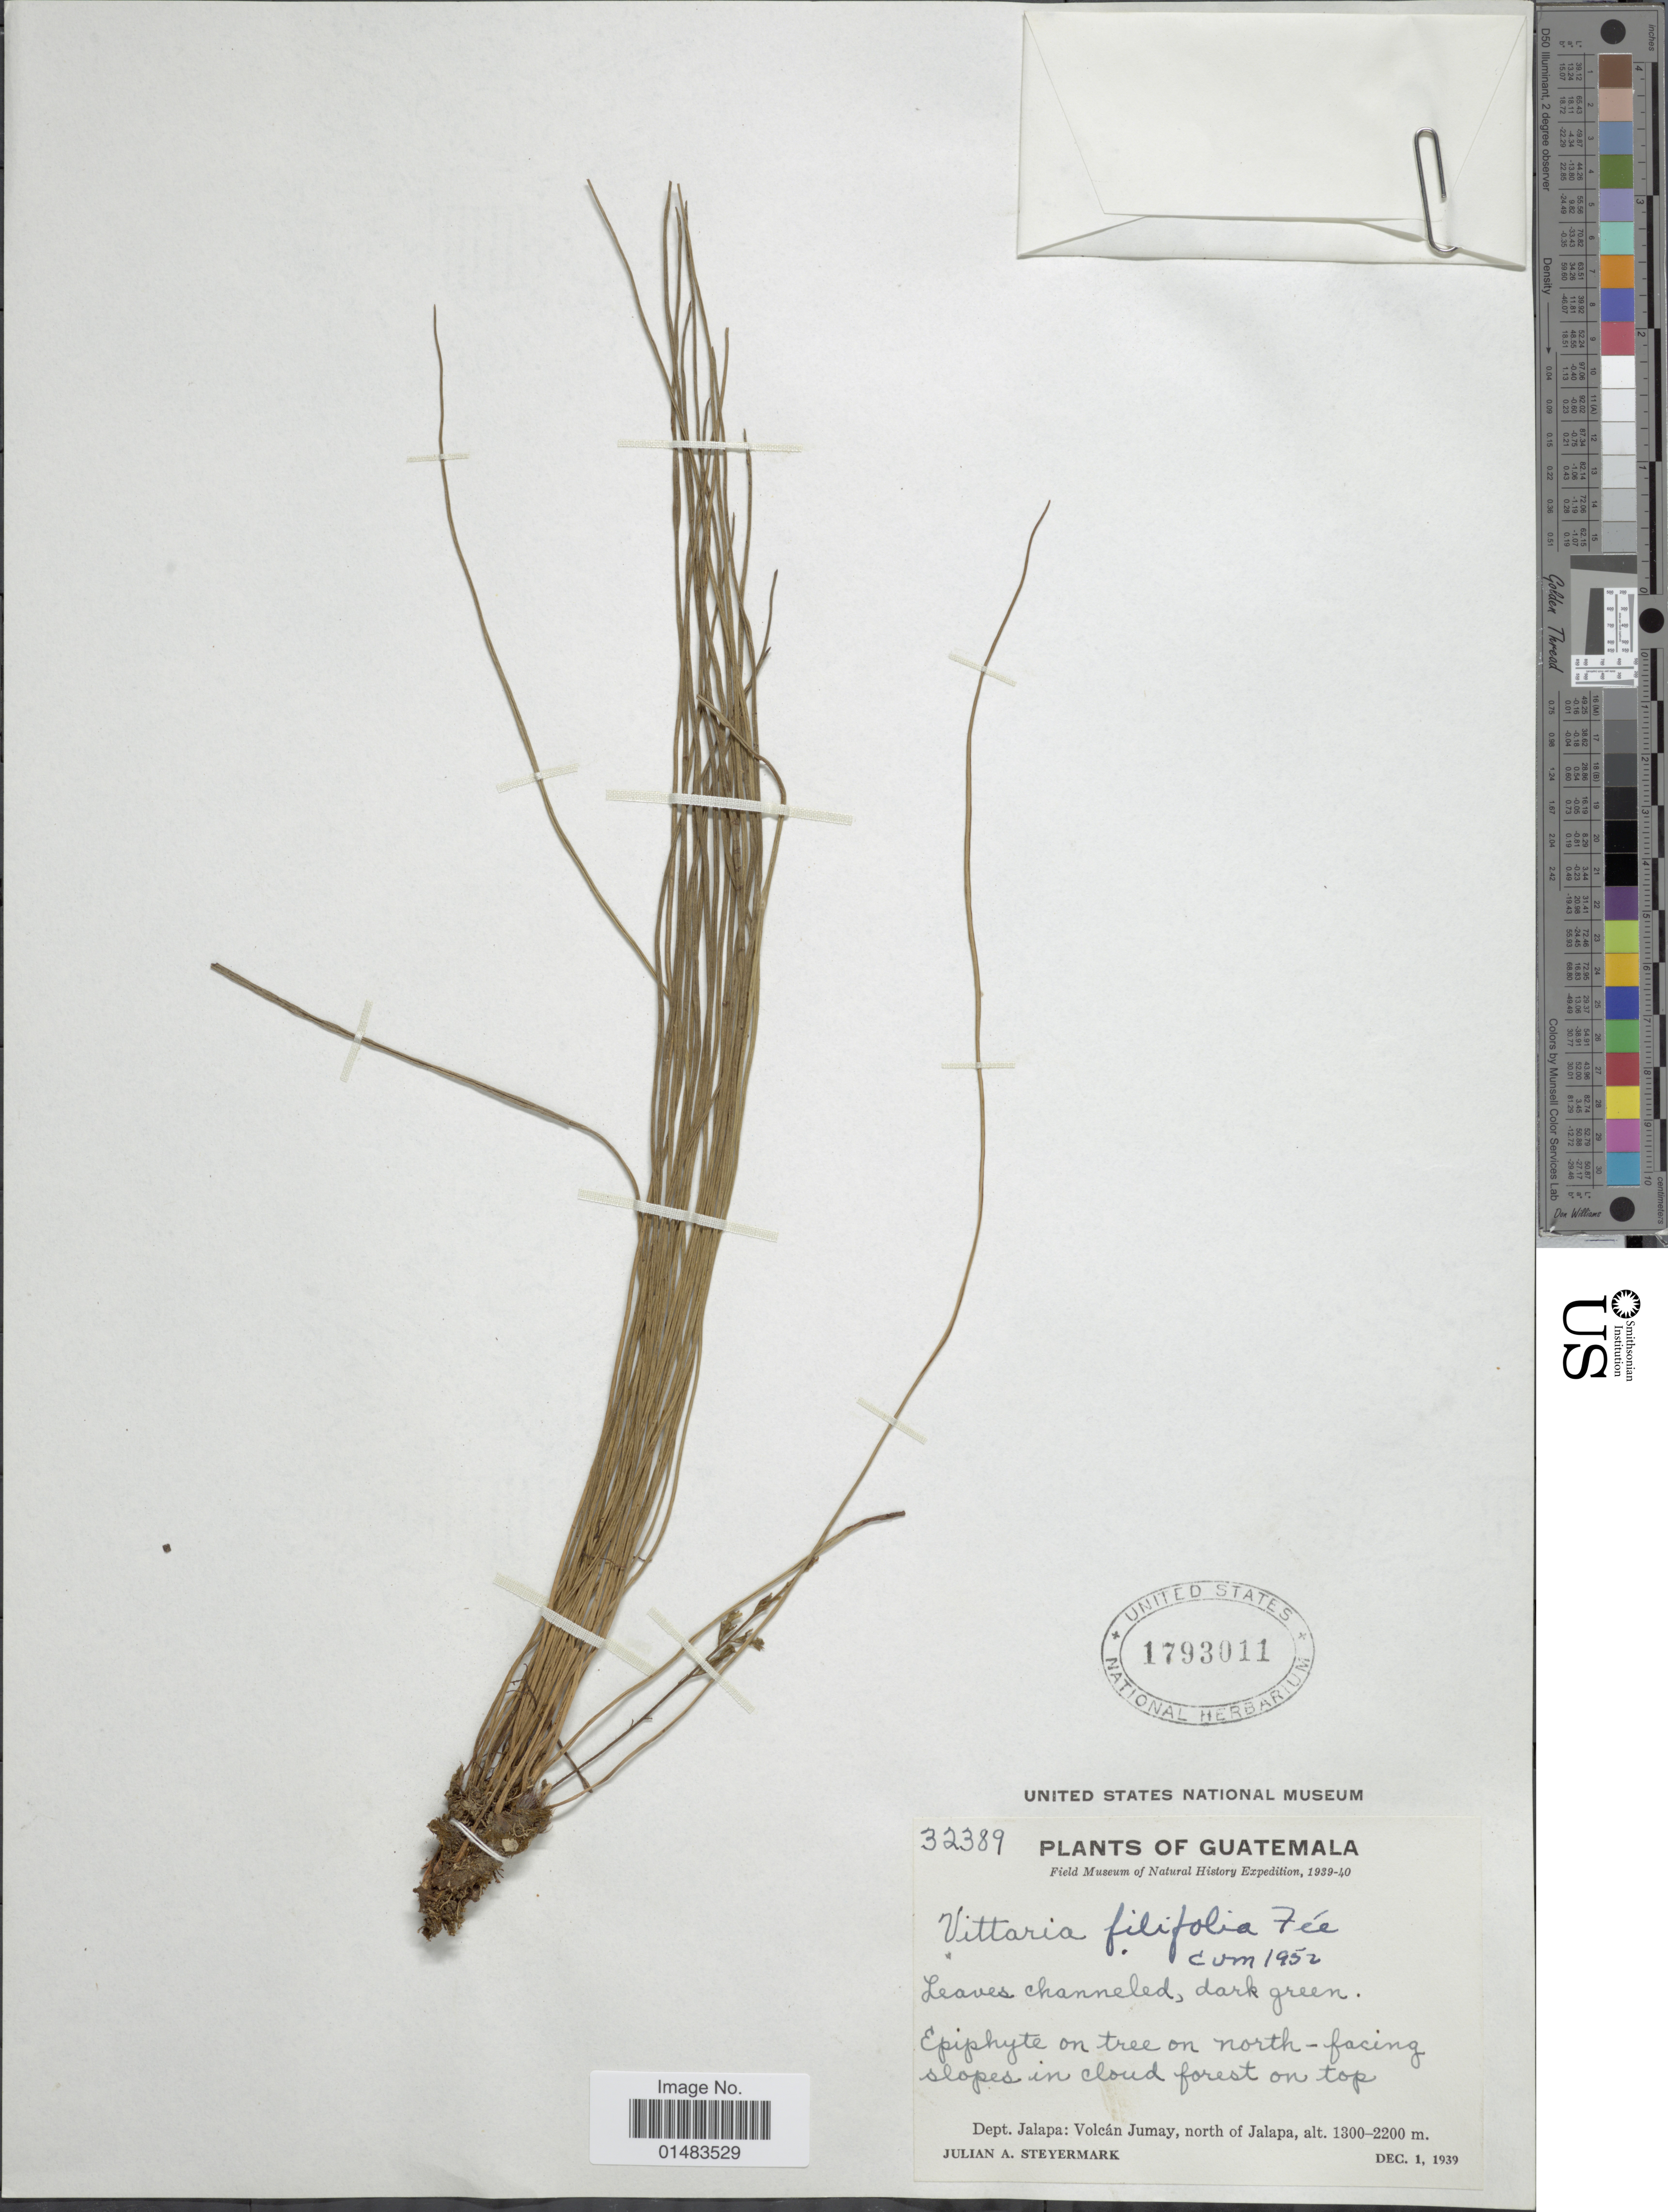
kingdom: Plantae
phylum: Tracheophyta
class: Polypodiopsida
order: Polypodiales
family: Pteridaceae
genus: Vittaria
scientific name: Vittaria graminifolia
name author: Kaulf.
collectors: J. Steyermark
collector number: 32389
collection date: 1939-12-01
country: Guatemala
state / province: Jalapa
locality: Guatemala, Leaves channeled, dark green, Epiphyte on tree on north facing slopes in cloud forest on top, Volcan Jumay, north of Jalapa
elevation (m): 1300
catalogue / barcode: US 1793011